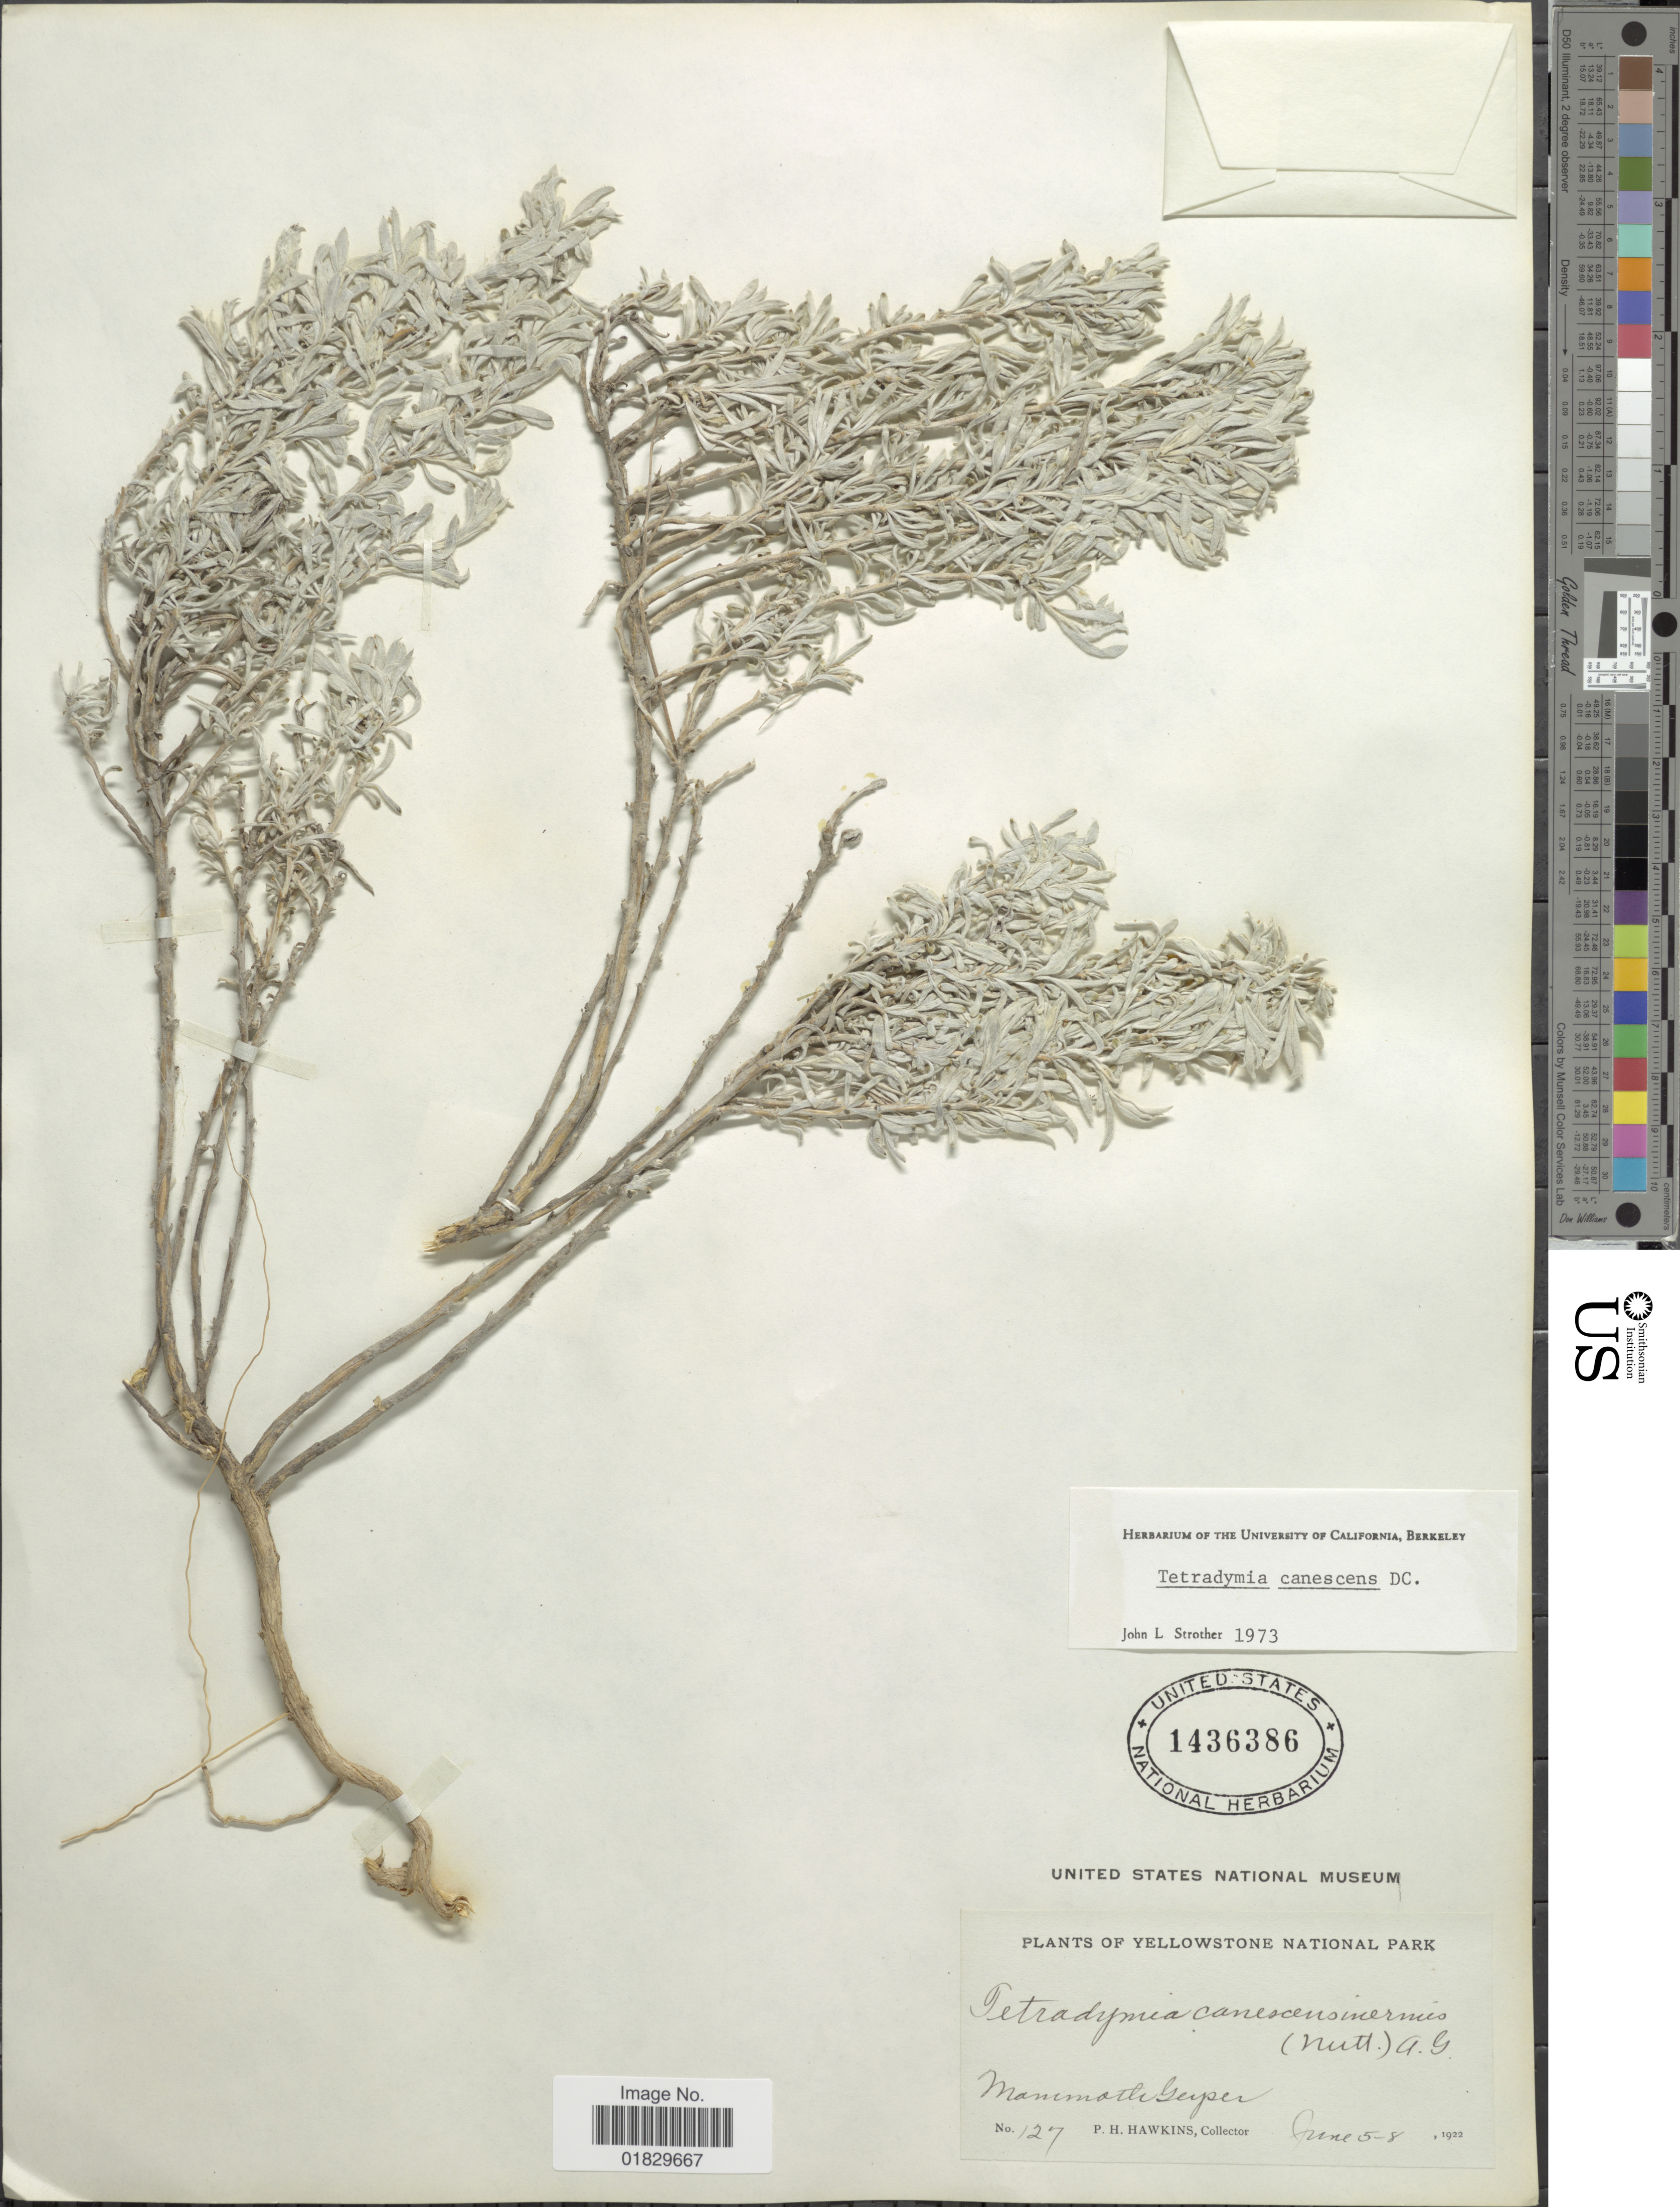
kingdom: Plantae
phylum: Tracheophyta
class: Magnoliopsida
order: Asterales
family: Asteraceae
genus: Tetradymia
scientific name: Tetradymia canescens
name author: DC.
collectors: P. Hawkins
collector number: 127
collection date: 1922-06-05/1922-06-08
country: United States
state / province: Wyoming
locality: Yellowstone National Park. Mammoth Geyser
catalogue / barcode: US 1436386